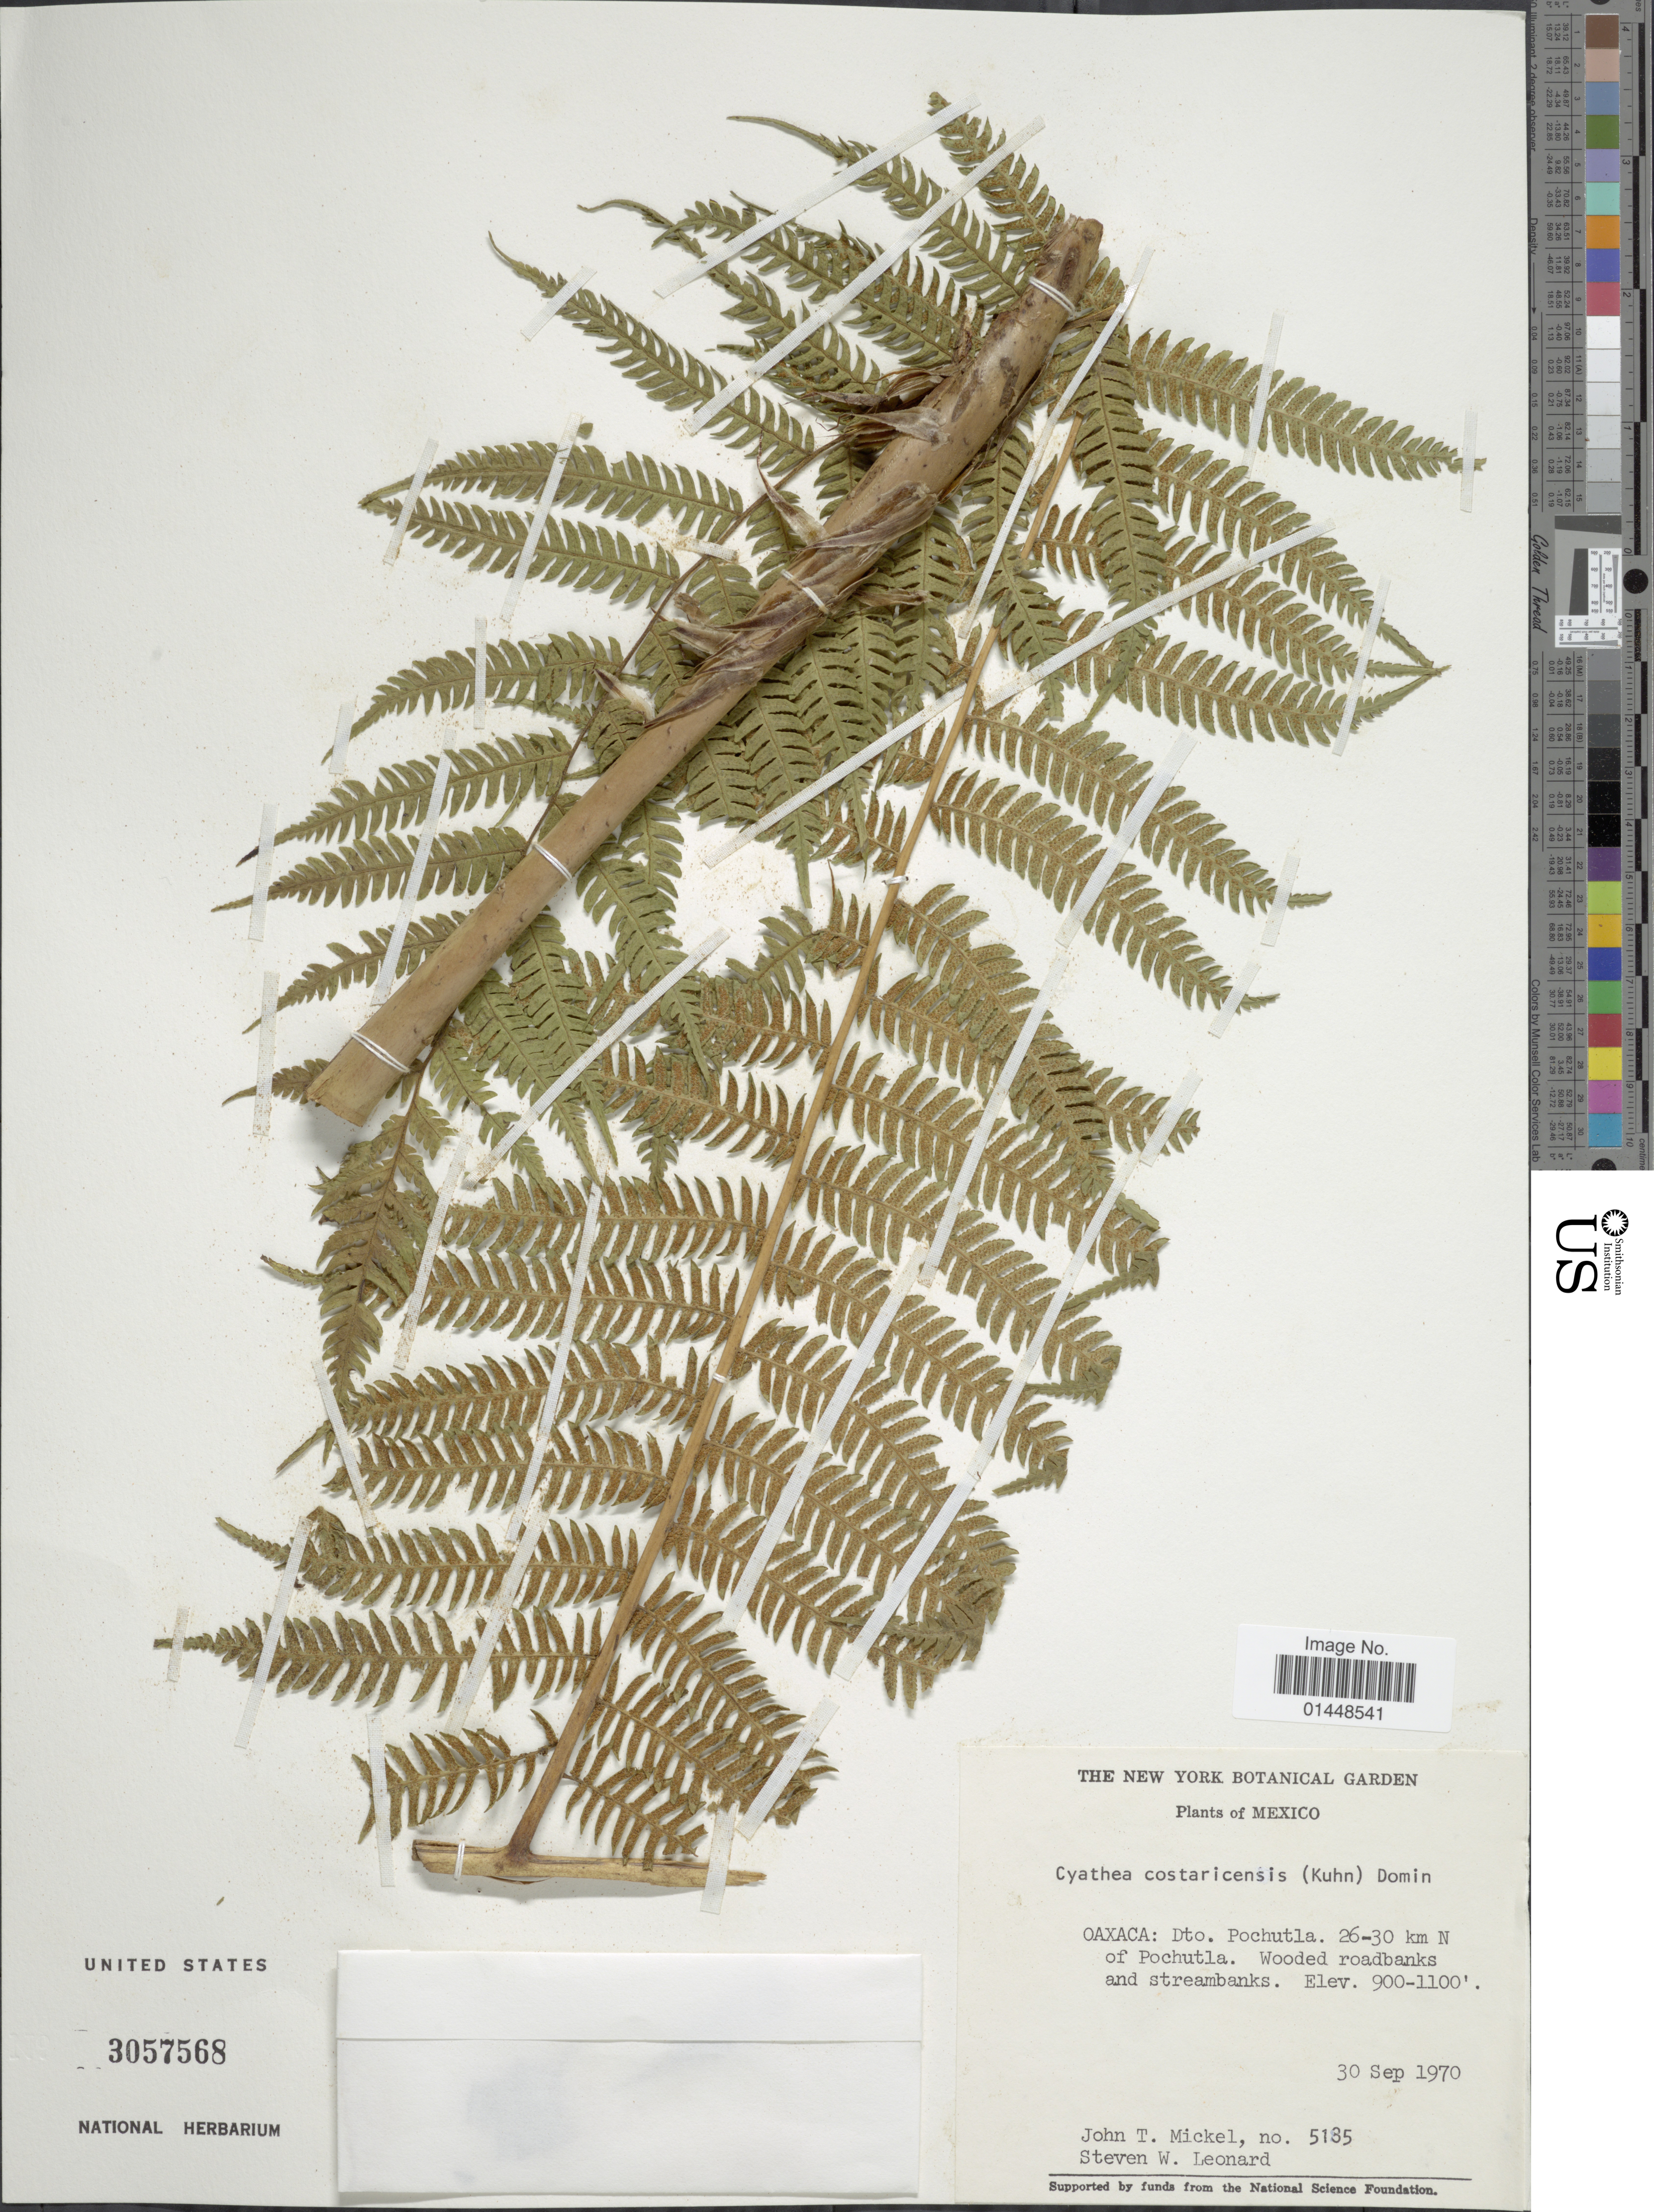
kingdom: Plantae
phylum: Tracheophyta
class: Polypodiopsida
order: Cyatheales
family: Cyatheaceae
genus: Cyathea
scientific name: Cyathea costaricensis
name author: (Kuhn) Domin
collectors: J. T. Mickel & S. W. Leonard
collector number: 5185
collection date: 1970-09-30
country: Mexico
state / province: Oaxaca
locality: Oaxaca: Dto. Pochutla. 26-30 km N of Pochutla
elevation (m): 274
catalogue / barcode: US 3057568